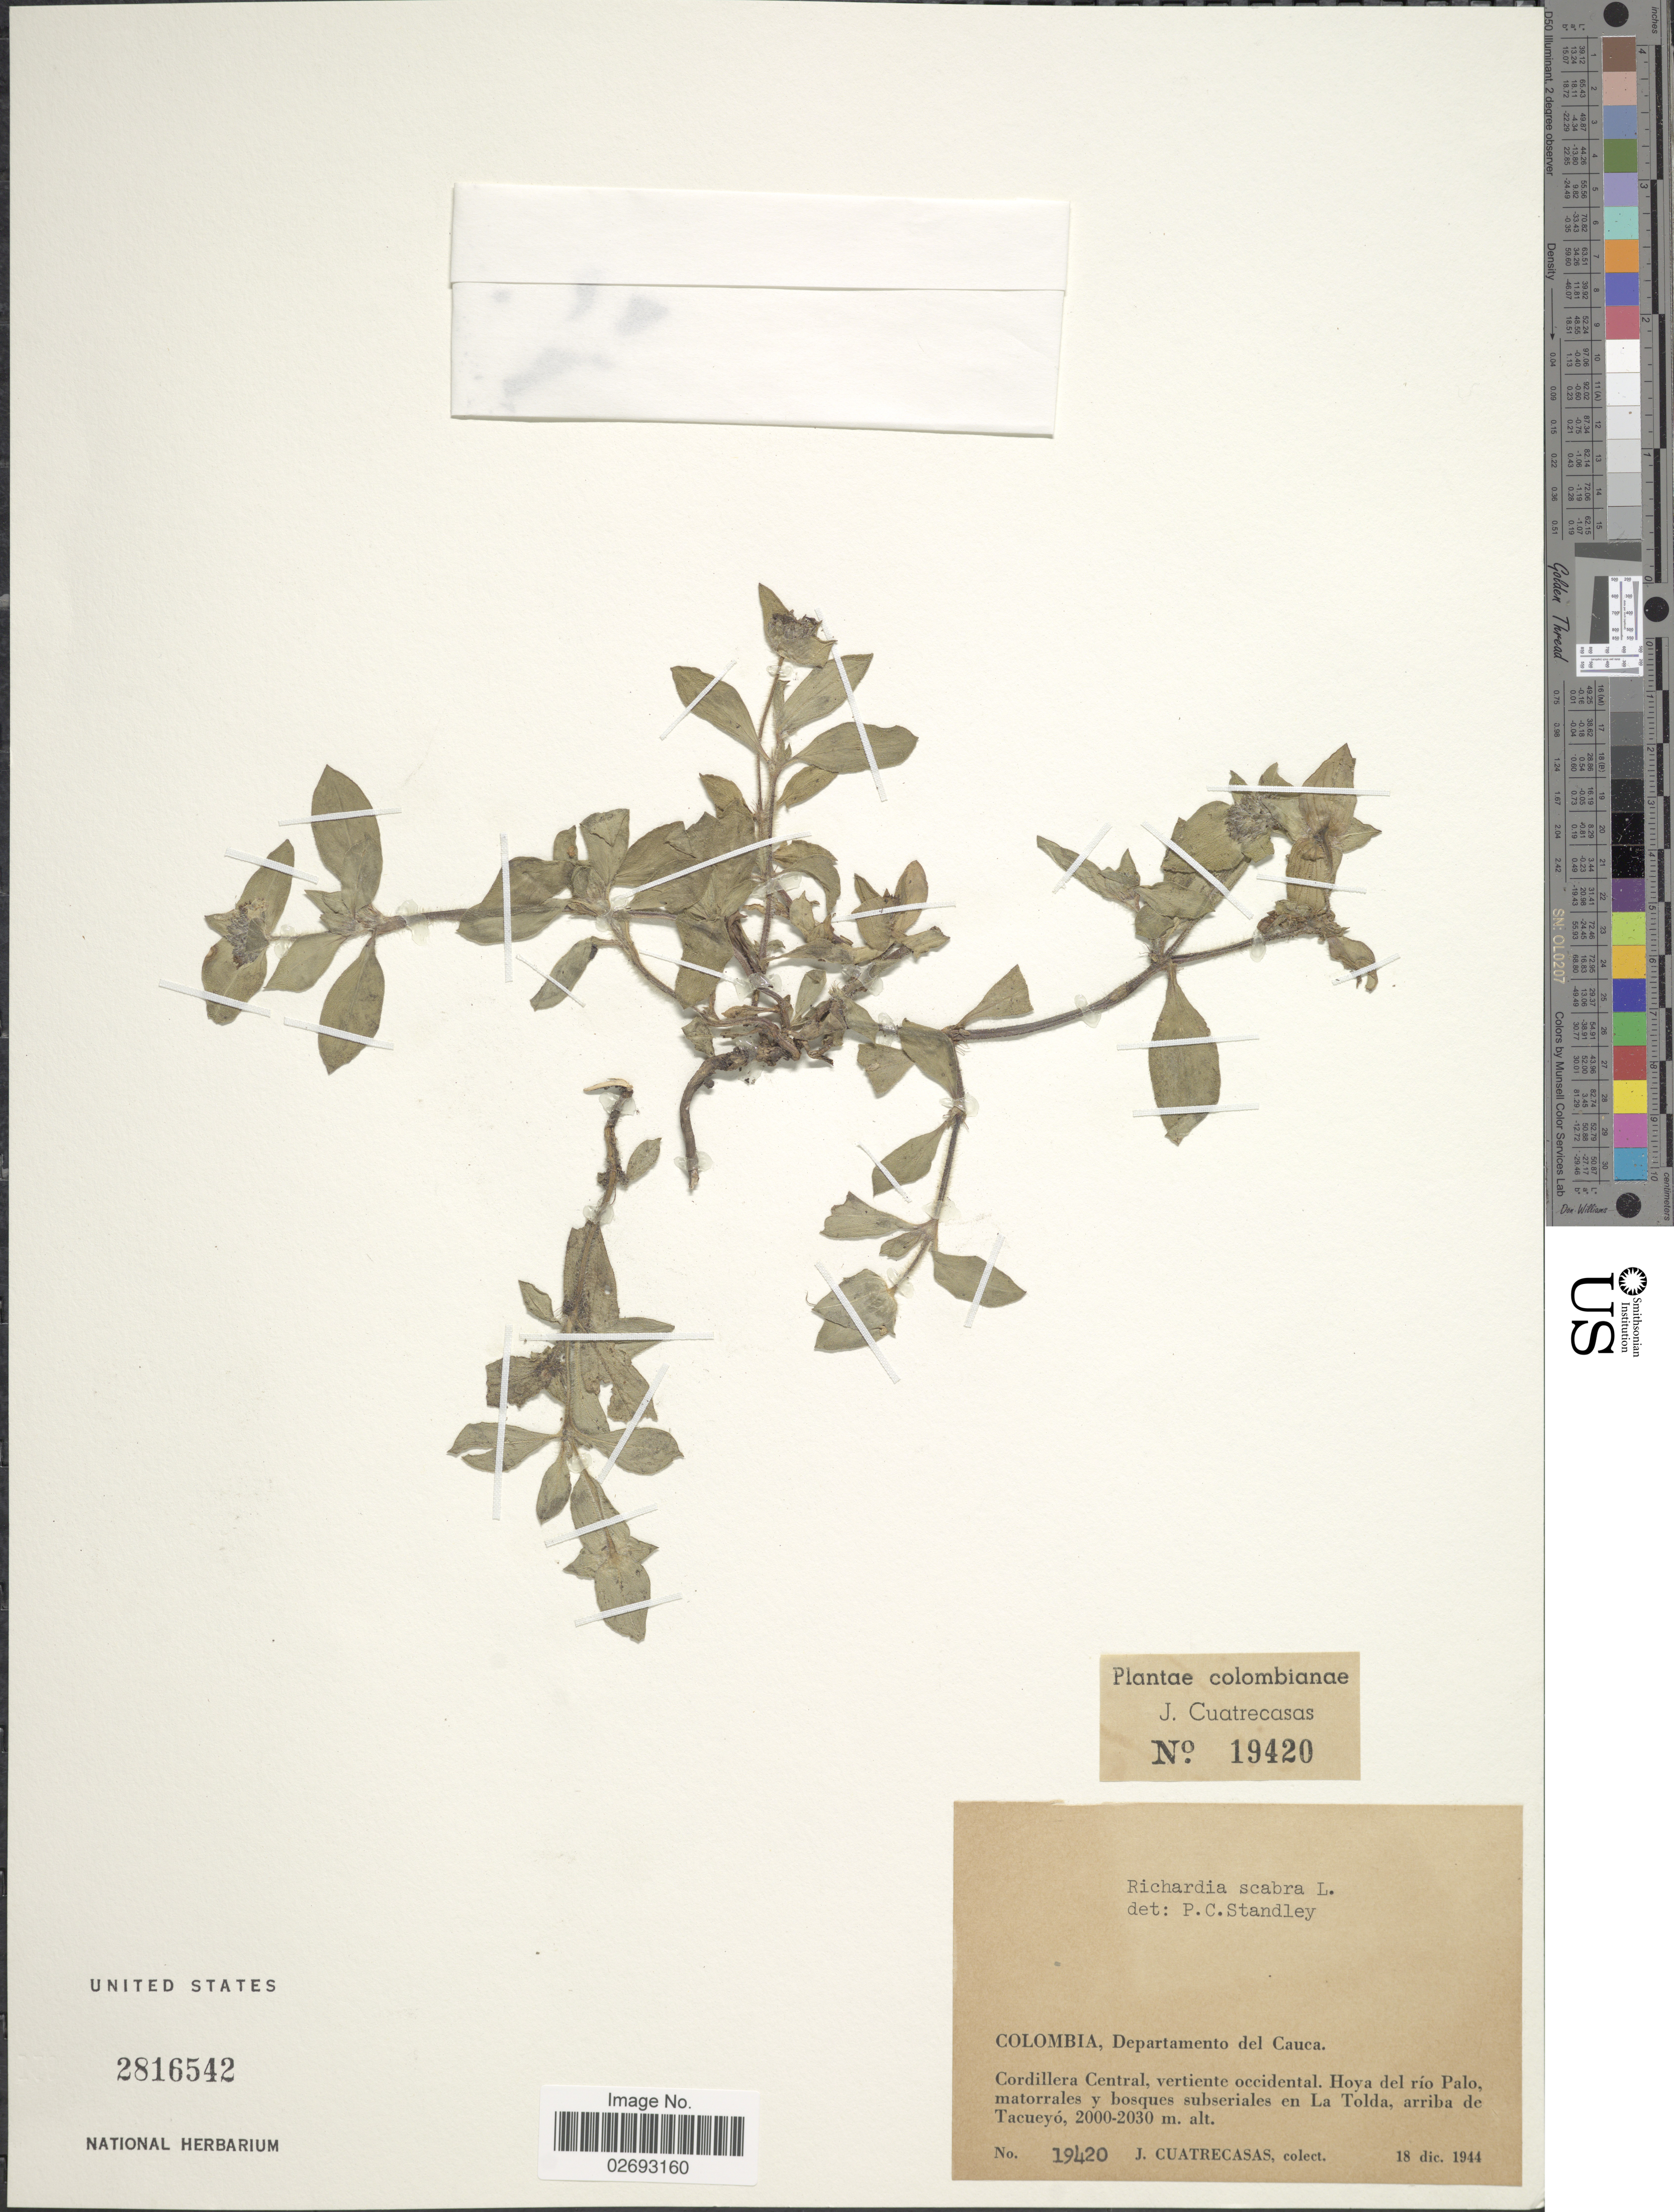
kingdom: Plantae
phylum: Tracheophyta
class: Magnoliopsida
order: Gentianales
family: Rubiaceae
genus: Richardia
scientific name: Richardia scabra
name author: L.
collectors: J. Cuatrecasas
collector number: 19420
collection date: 1944-12-18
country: Colombia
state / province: Cauca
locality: Cordillera Central, vertiente occidental. Hoya del rio Palo, matorrales y bosques subseriales en La Tolda, arriba de Tacueyo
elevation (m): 2000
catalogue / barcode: US 2816542